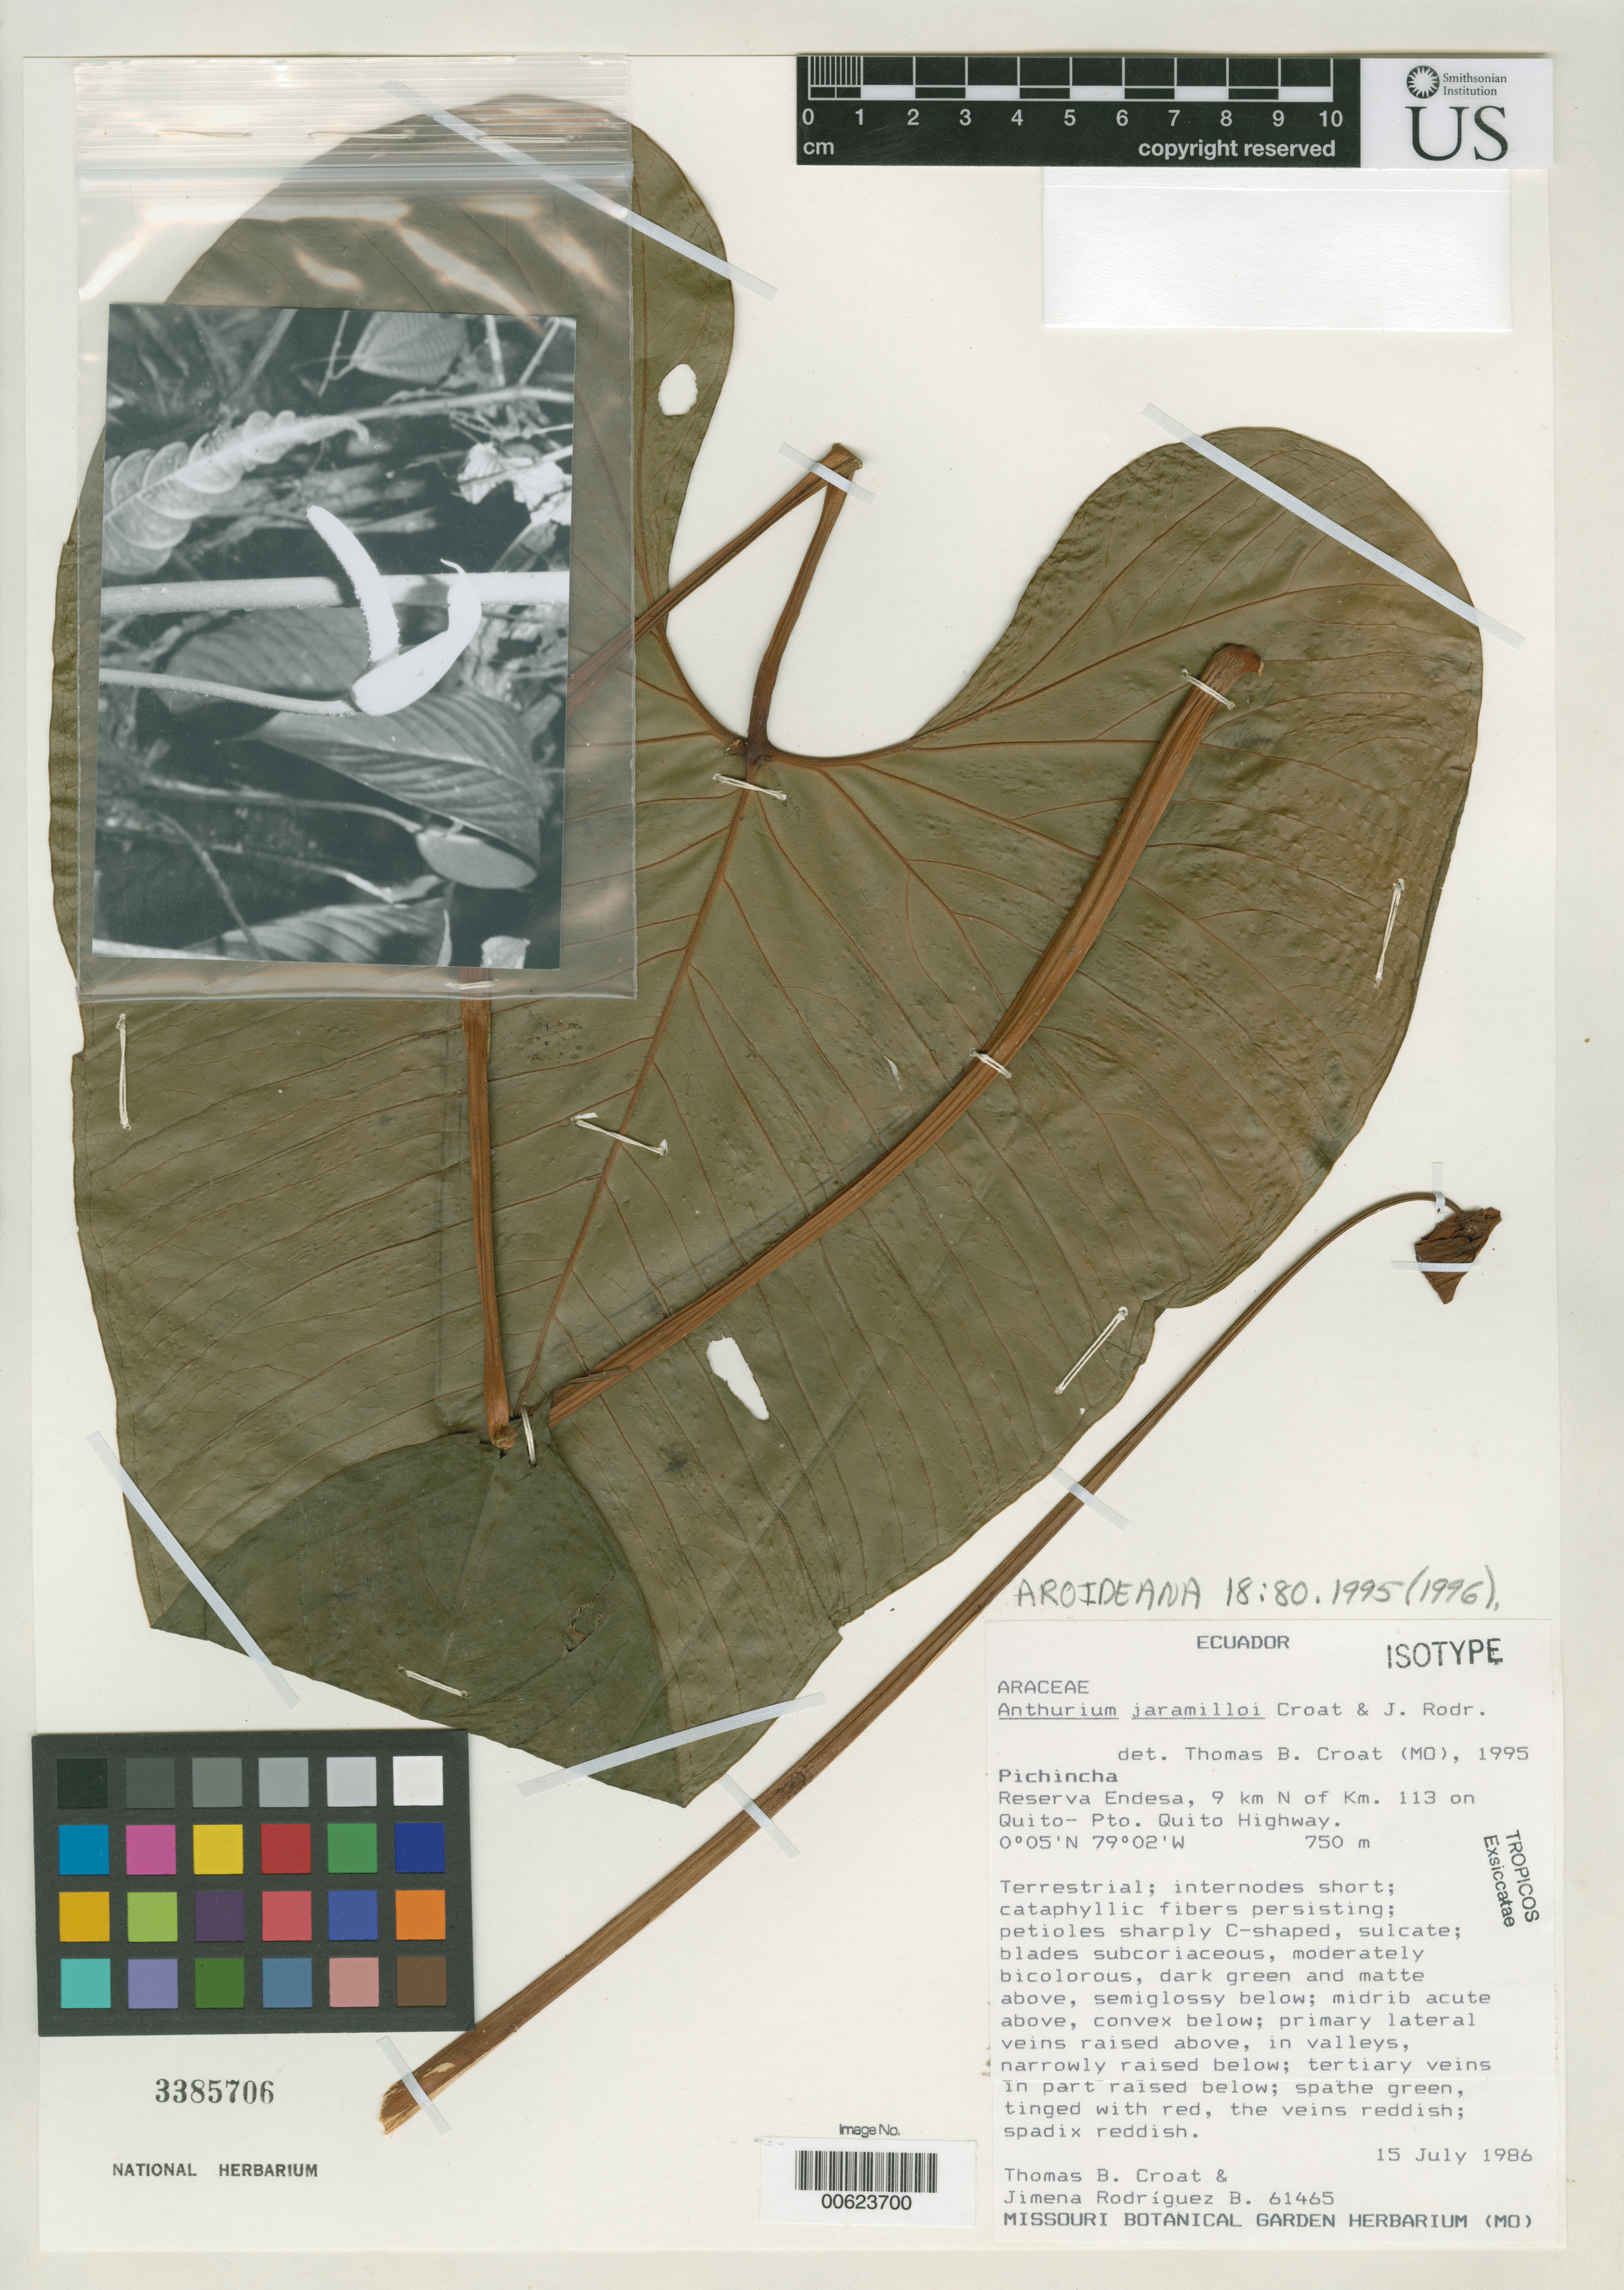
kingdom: Plantae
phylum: Tracheophyta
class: Liliopsida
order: Alismatales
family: Araceae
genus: Anthurium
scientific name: Anthurium jaramilloi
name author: Croat & J. Rodr.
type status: Isotype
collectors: T. B. Croat & J. Rodriguez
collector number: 61465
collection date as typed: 16 Jul 1986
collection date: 1986-07-16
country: Ecuador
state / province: Pichincha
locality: Reserva Endesa, 9 km N of km 113 on Quito-Pto. Quito highway.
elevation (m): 750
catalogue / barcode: US 3385706